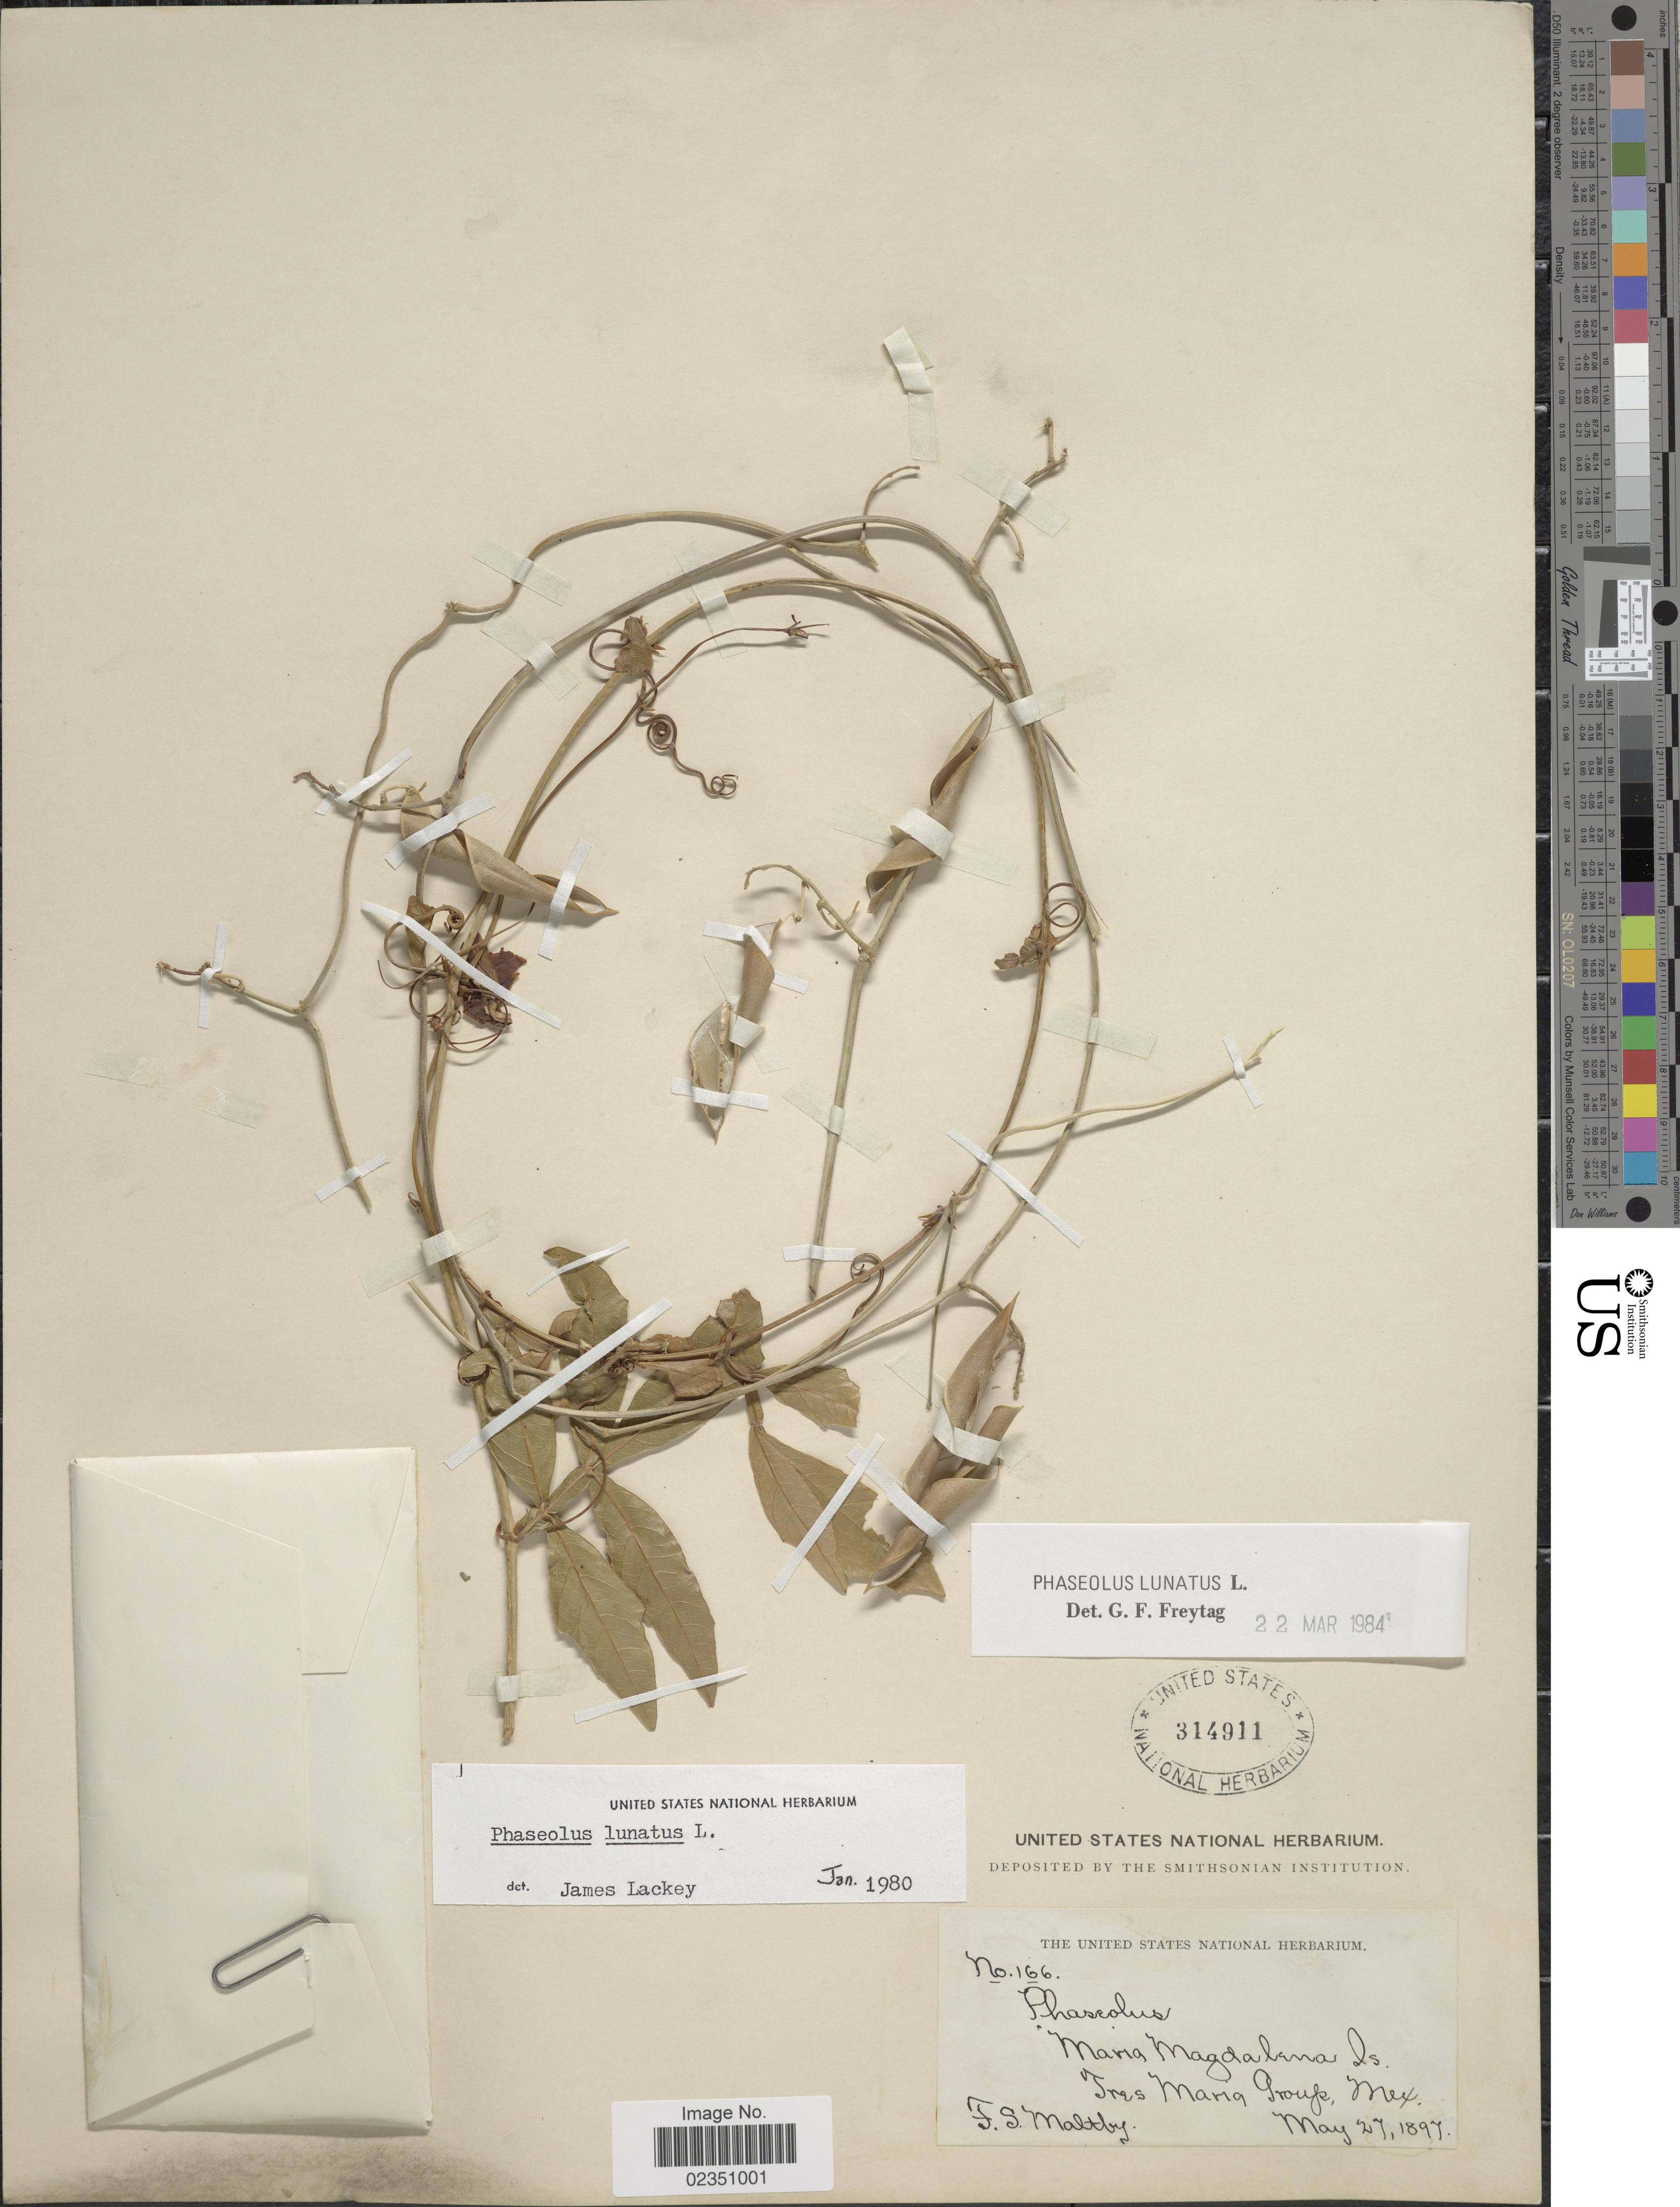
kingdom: Plantae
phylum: Tracheophyta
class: Magnoliopsida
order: Fabales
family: Fabaceae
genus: Phaseolus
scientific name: Phaseolus lunatus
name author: L.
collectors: F. S. Maltby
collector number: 166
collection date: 1897-05-27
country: Mexico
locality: Maria Magdalena Is. Tres Maria Group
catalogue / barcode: US 314911